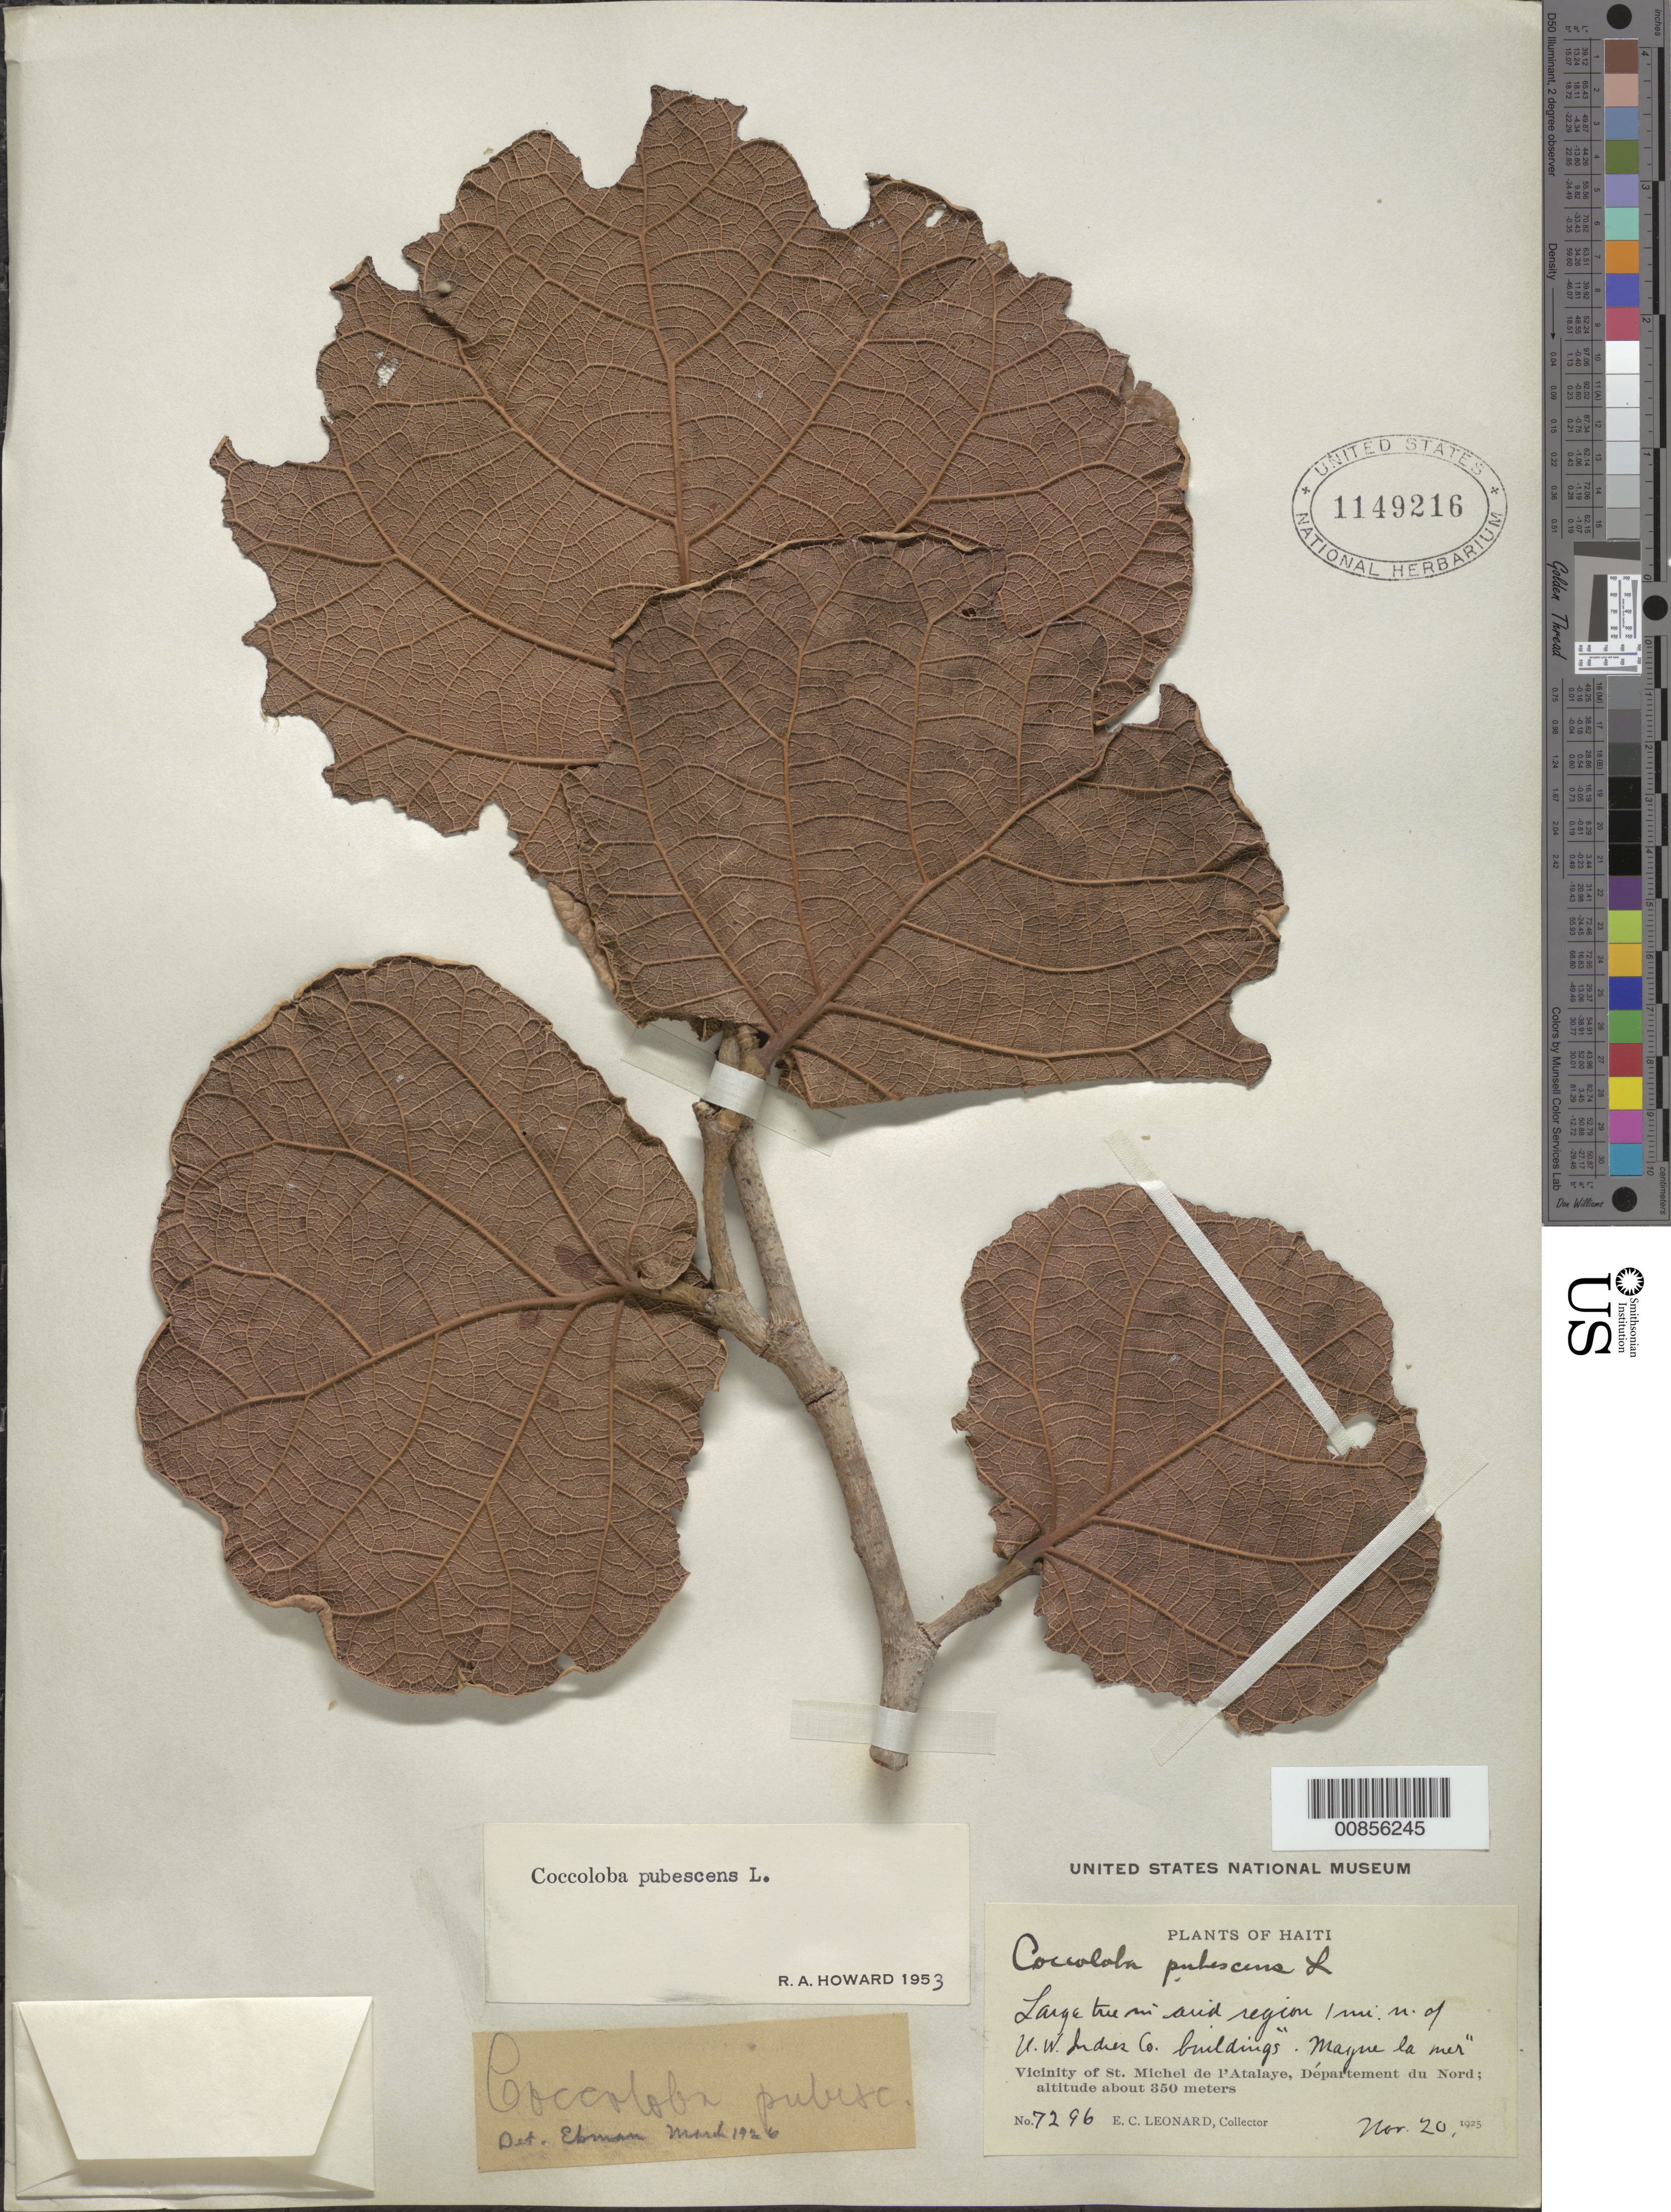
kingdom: Plantae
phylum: Tracheophyta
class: Magnoliopsida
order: Caryophyllales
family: Polygonaceae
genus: Coccoloba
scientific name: Coccoloba pubescens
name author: L.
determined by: Howard, R. A.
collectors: E. C. Leonard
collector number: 7296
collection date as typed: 20 Nov 1925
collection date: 1925-11-20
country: Haiti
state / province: Nord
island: Hispaniola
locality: Vicinity of St. Michel de l'Atalaye. 1 mi. N of U. W. Indies Co. buildings. "Magne la mer".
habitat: In arid region.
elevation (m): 350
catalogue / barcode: US 1149216